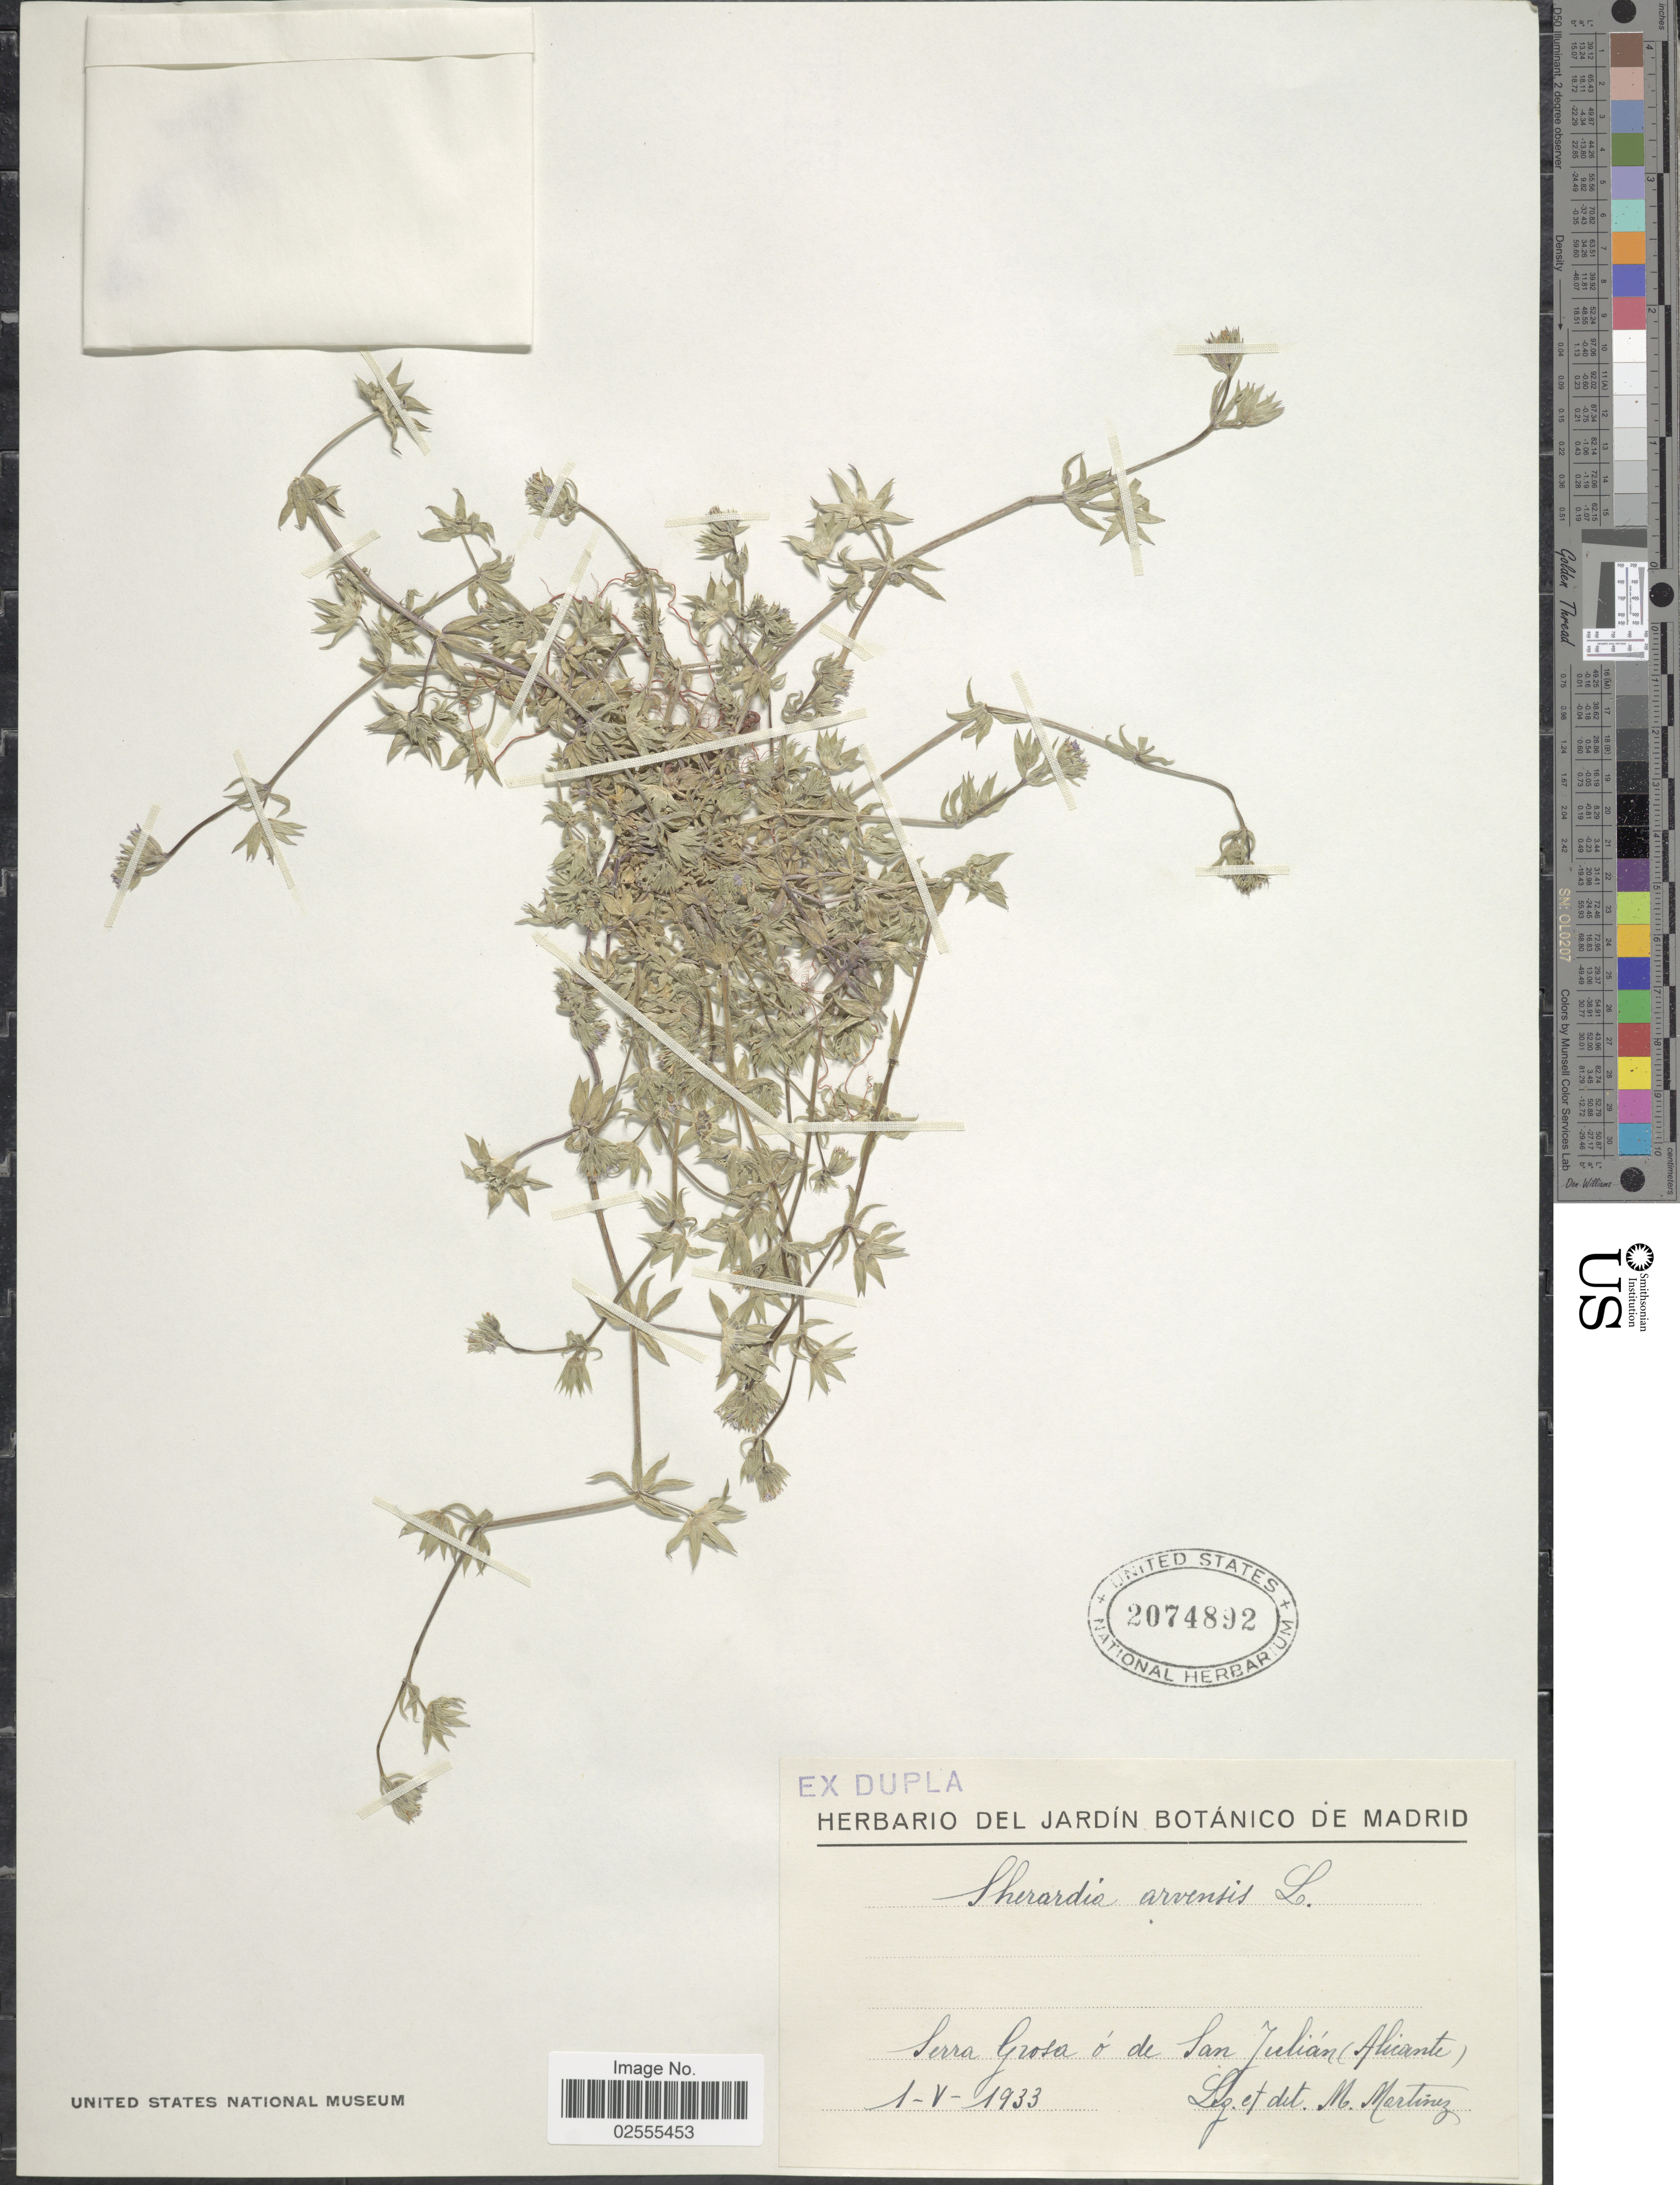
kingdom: Plantae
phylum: Tracheophyta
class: Magnoliopsida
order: Gentianales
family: Rubiaceae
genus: Sherardia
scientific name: Sherardia arvensis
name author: L.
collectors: M. Martinez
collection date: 1933-05-01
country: Spain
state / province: Valenciana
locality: Serra Grosa o de San Julian (Alicante).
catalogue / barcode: US 2074892